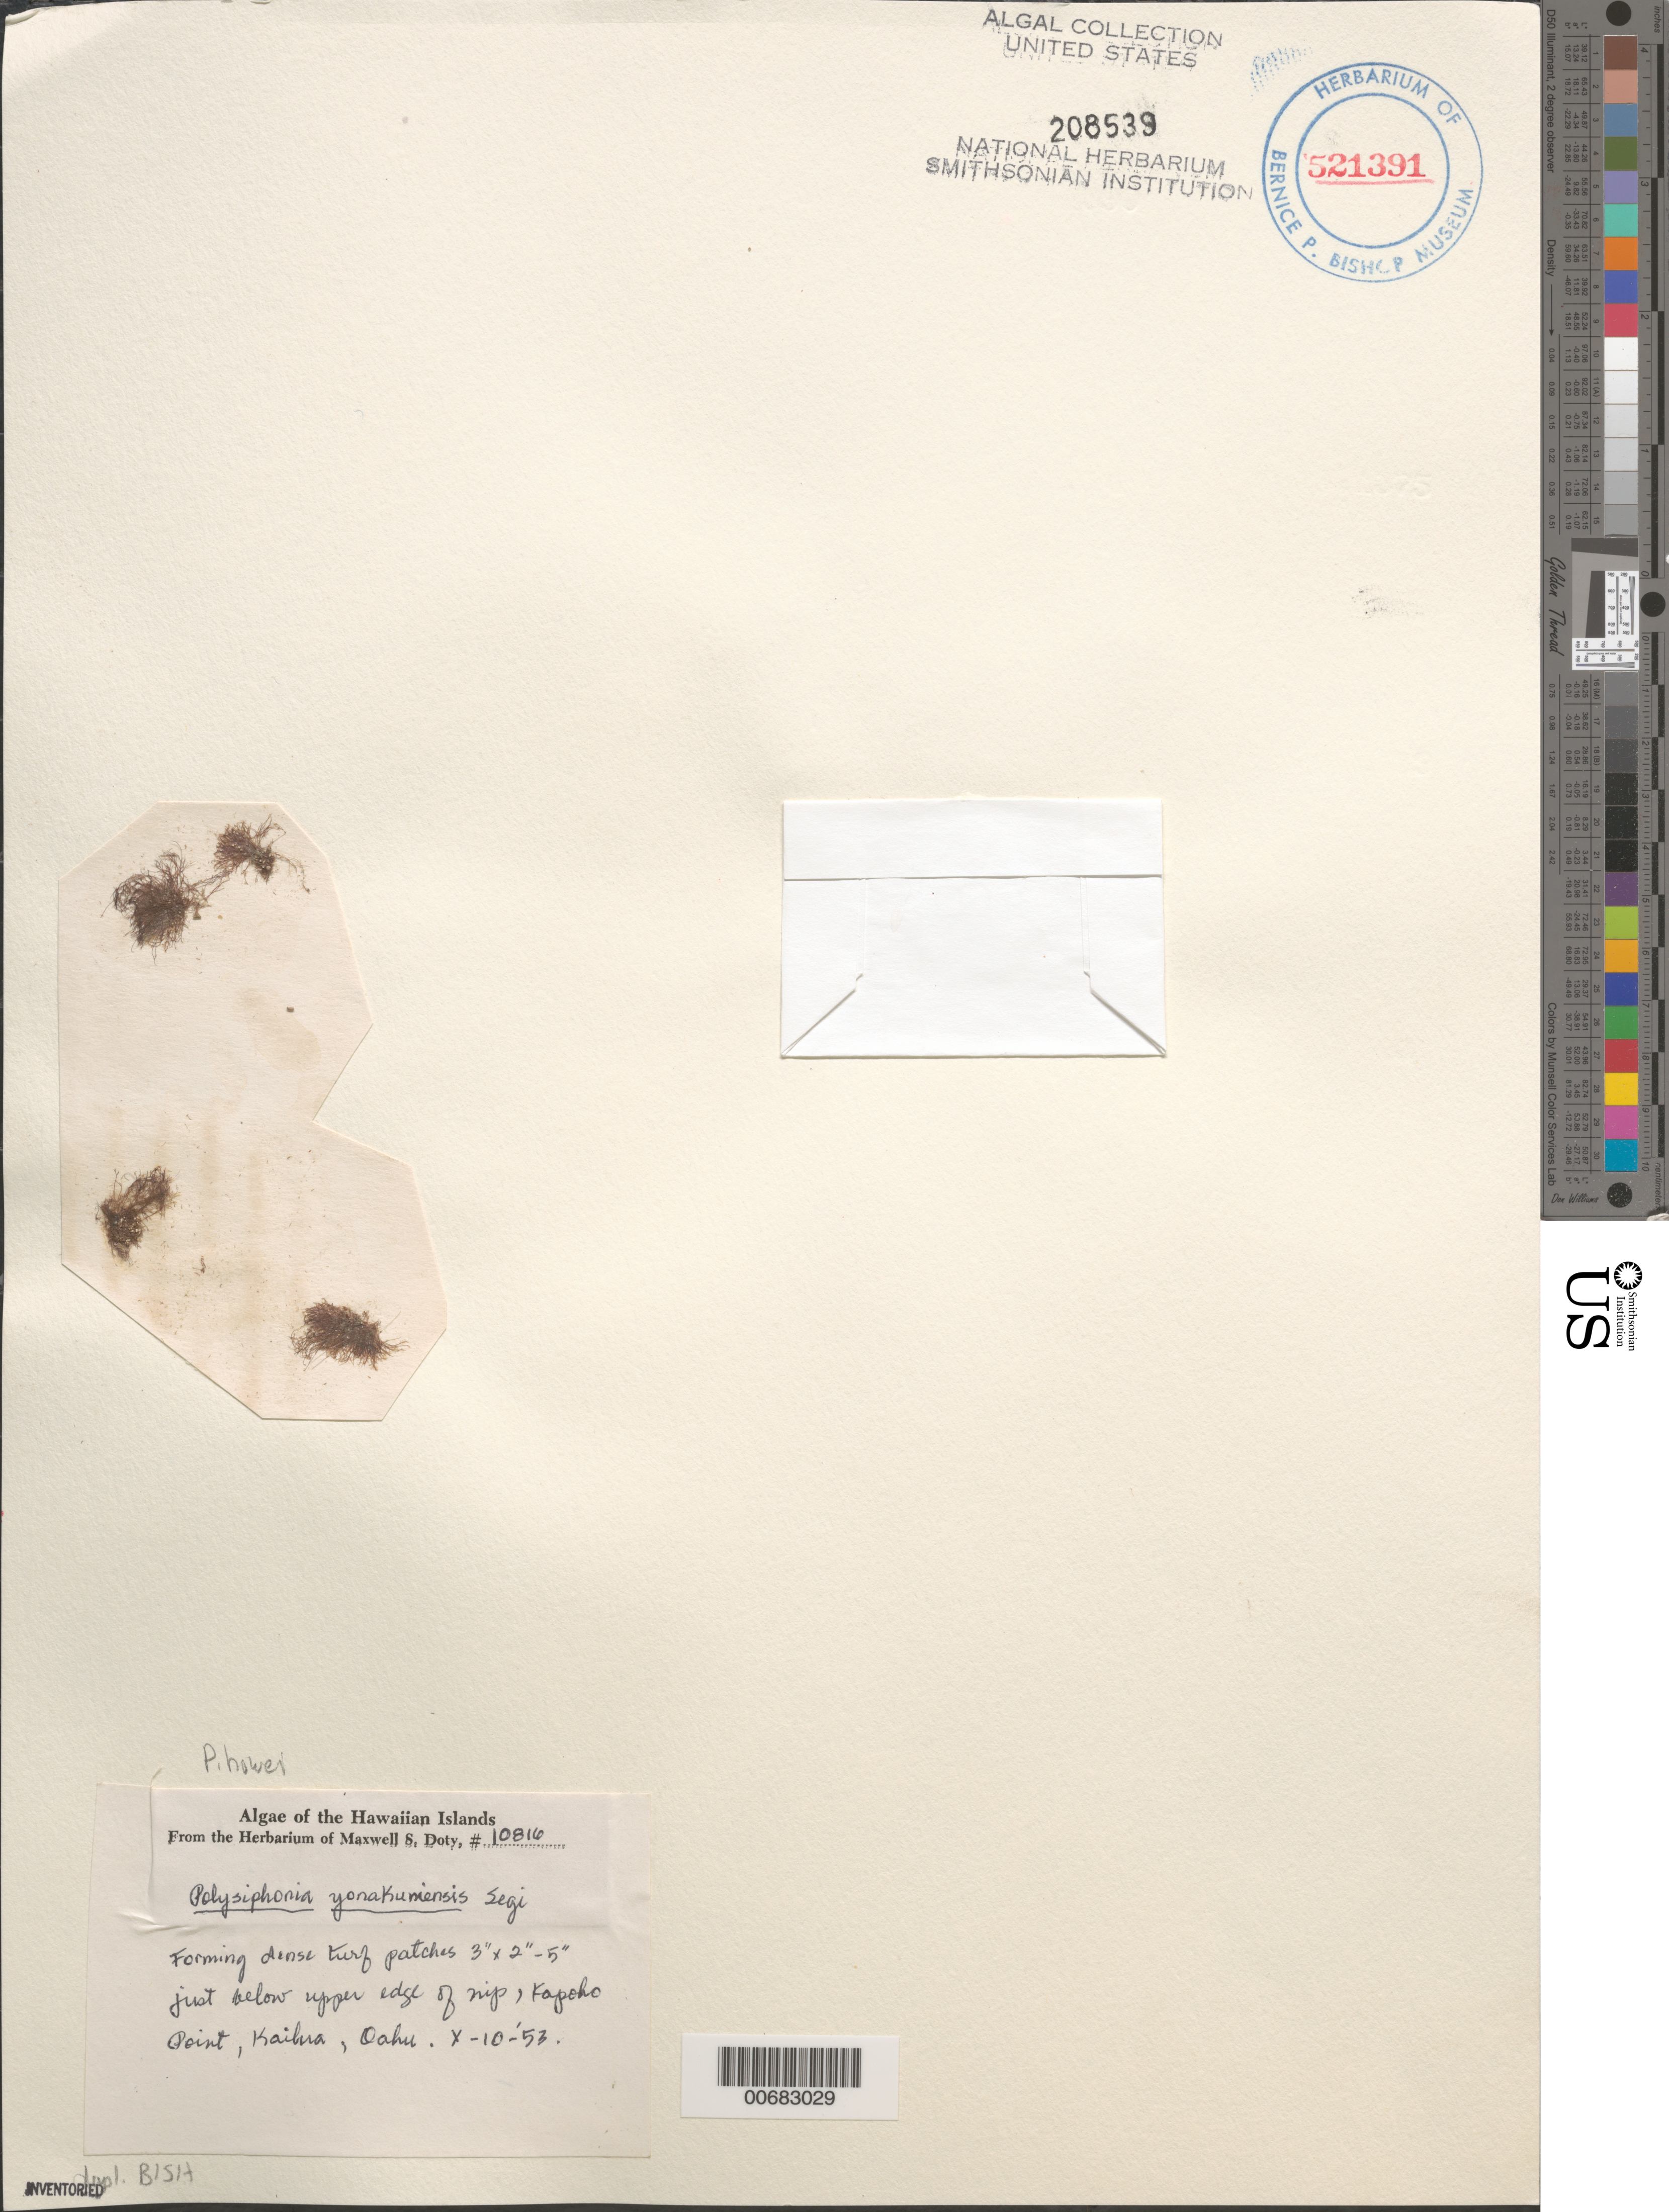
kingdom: Plantae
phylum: Rhodophyta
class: Florideophyceae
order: Ceramiales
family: Rhodomelaceae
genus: Wilsonosiphonia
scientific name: Wilsonosiphonia howei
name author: (Hollenb.) D.E.Bustamante et al.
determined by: Algae name updating Project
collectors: M. S. Doty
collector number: MSD 10816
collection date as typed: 10 Oct 1953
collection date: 1953-10-10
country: United States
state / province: Hawaii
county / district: Honolulu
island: Oahu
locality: Kapoho Point, Kailua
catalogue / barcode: US 208539